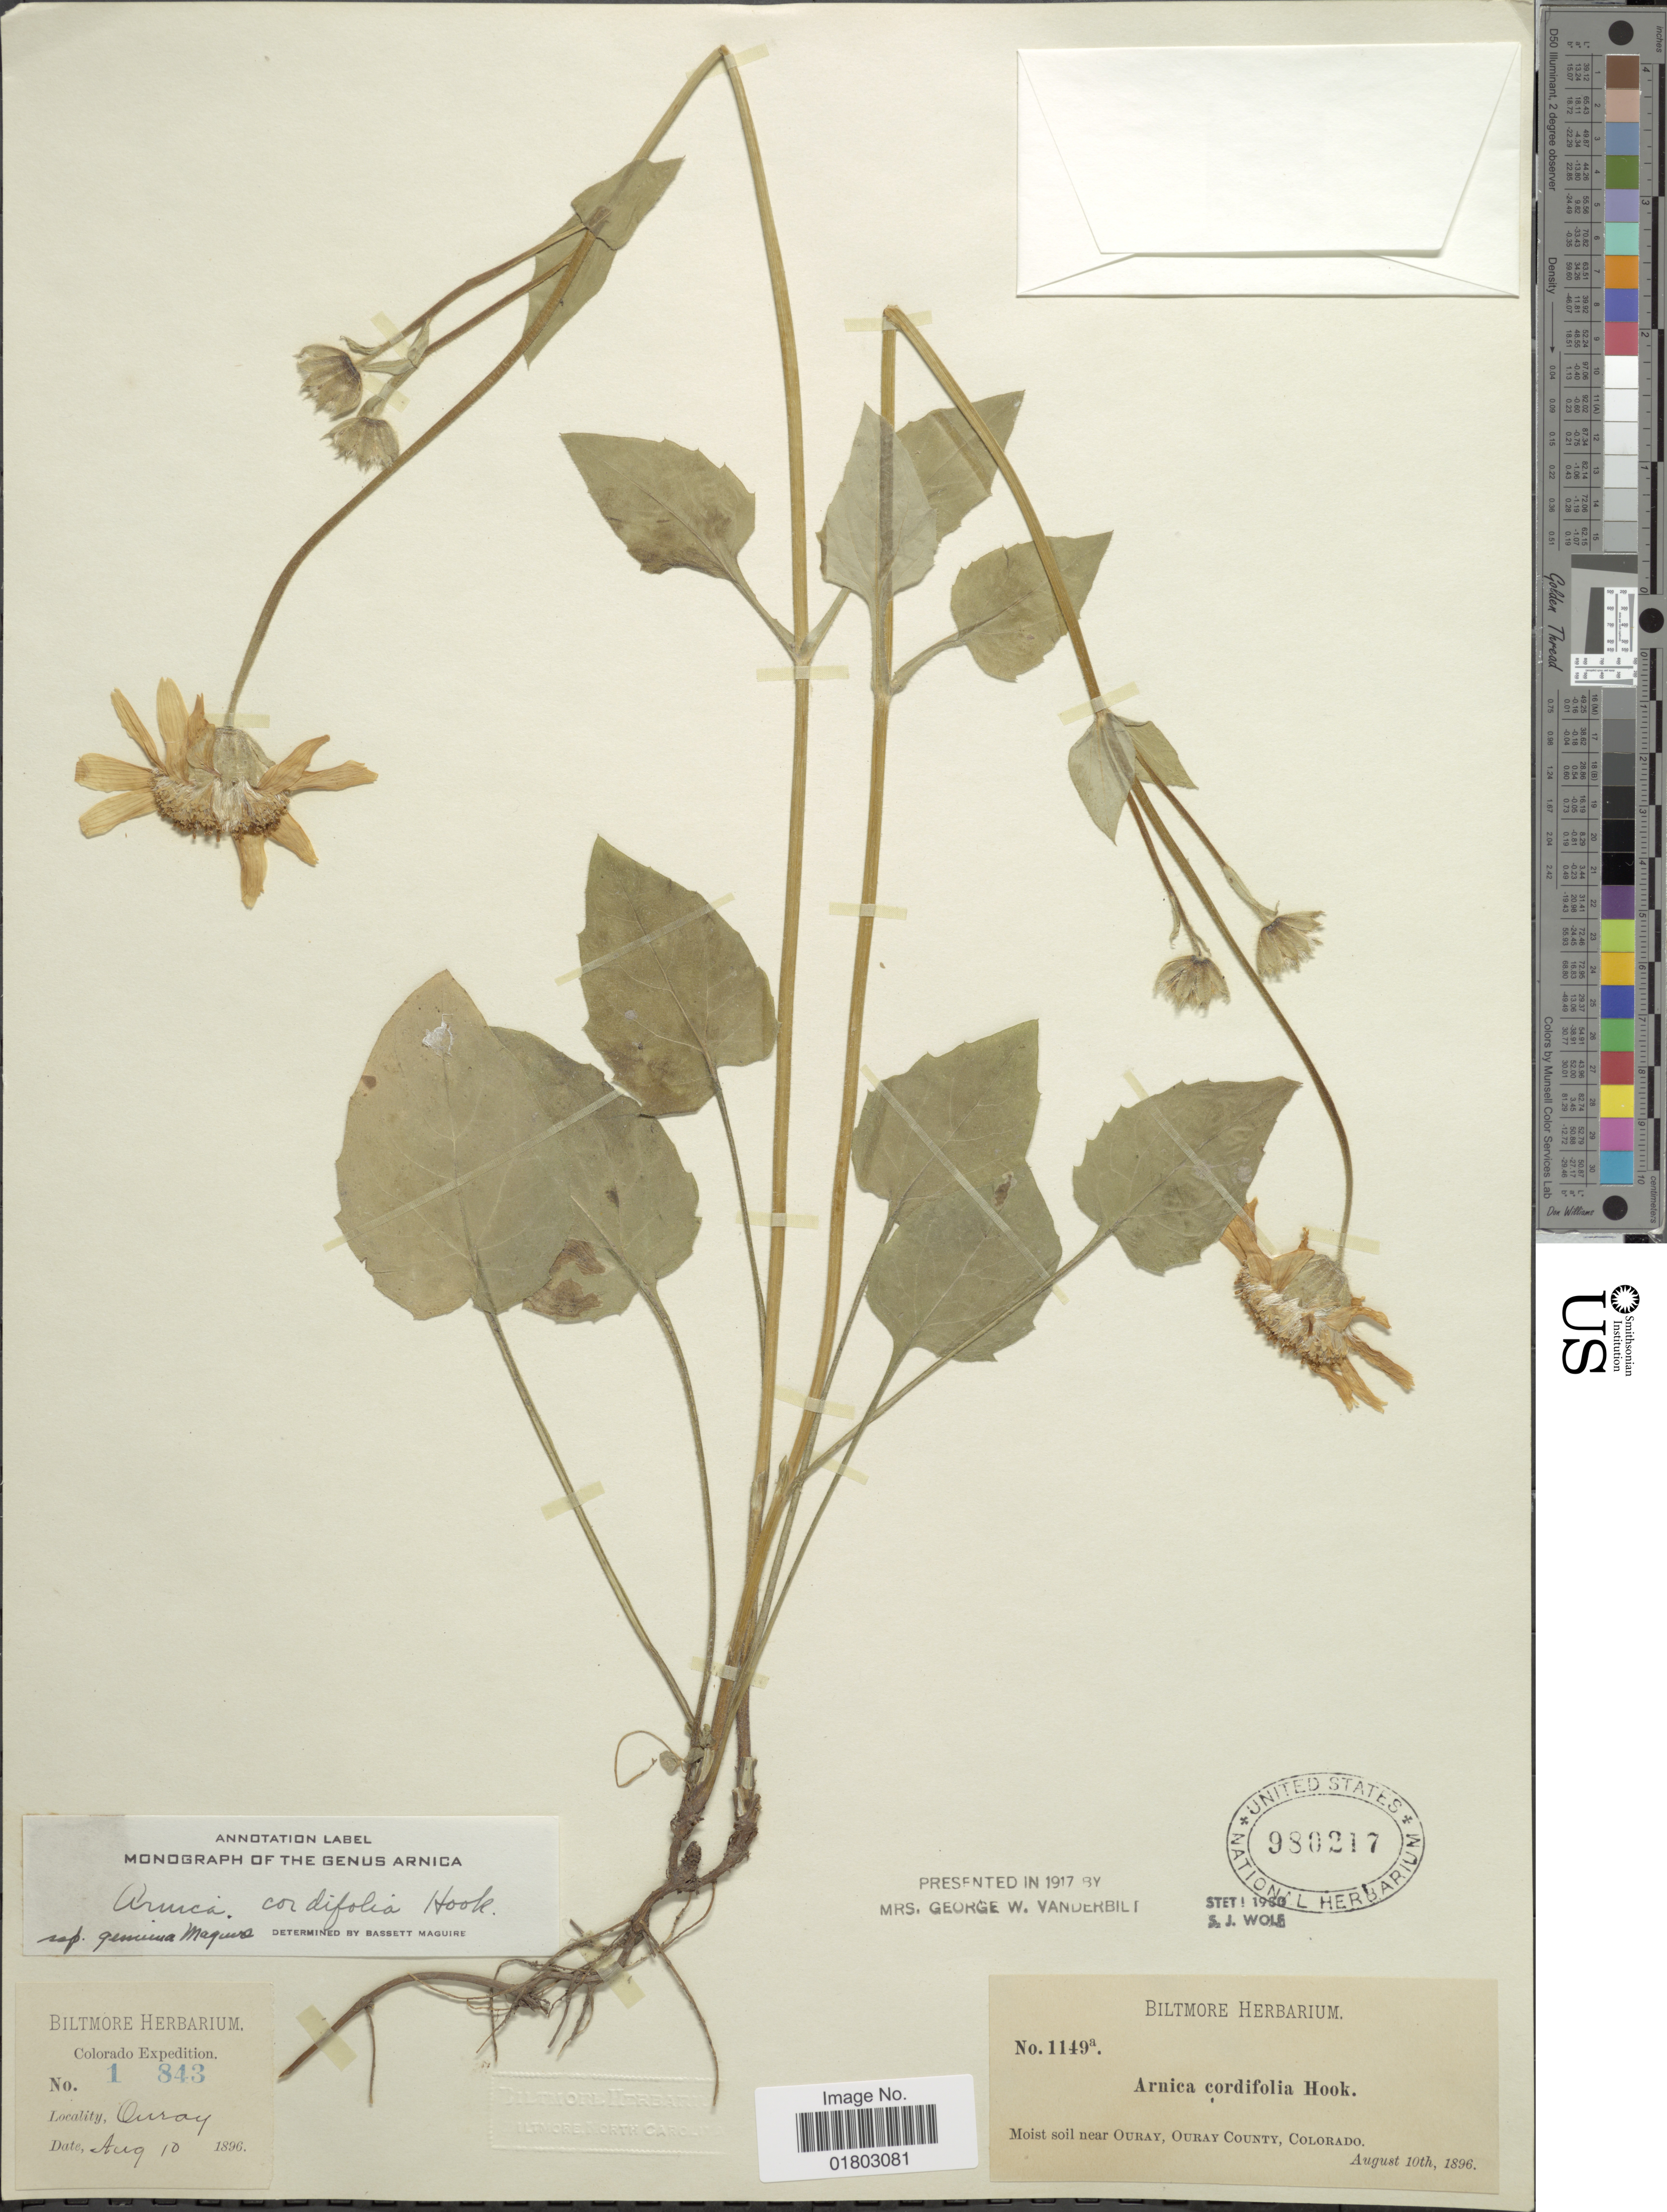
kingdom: Plantae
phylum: Tracheophyta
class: Magnoliopsida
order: Asterales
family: Asteraceae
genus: Arnica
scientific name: Arnica cordifolia subsp. genuina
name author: Maguire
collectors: ex herb. Biltmore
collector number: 1149a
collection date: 1896-08-10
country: United States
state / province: Colorado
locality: Moist soil near Ouray, Ouray County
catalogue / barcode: US 980217